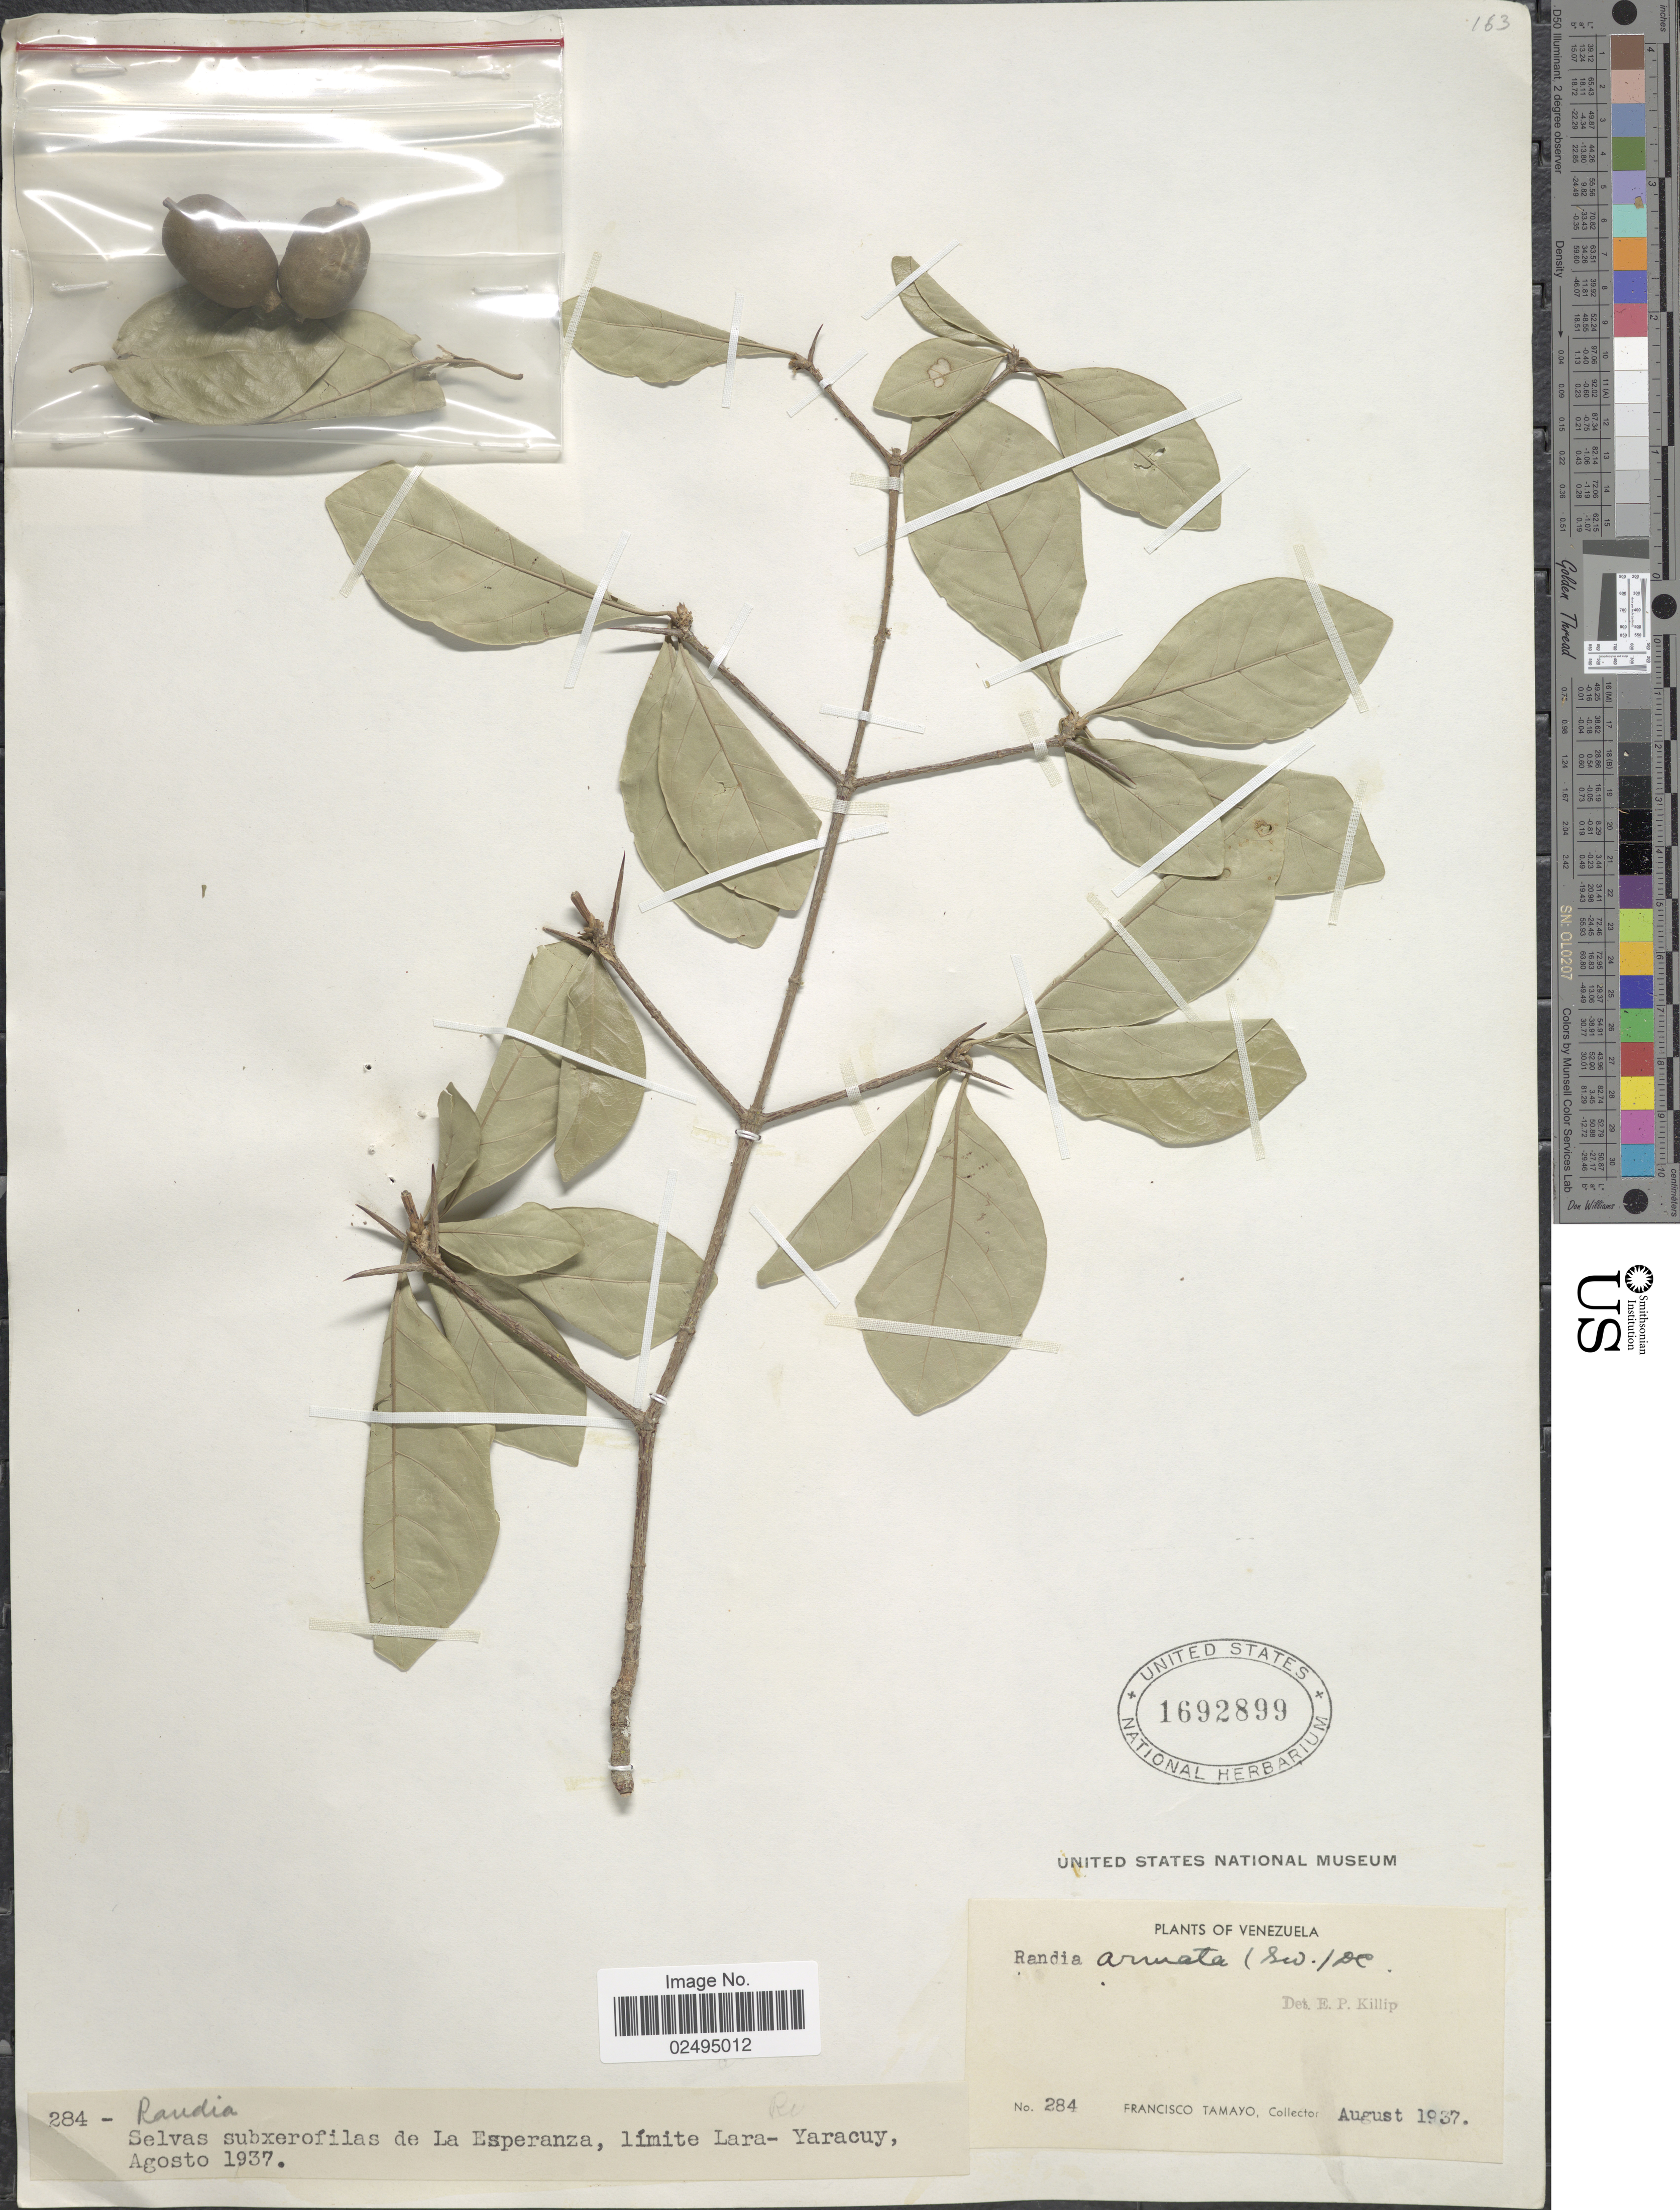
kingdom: Plantae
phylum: Tracheophyta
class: Magnoliopsida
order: Gentianales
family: Rubiaceae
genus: Randia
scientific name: Randia armata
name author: (Sw.) DC.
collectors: F. Tamayo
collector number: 284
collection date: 1937-08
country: Venezuela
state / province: Yaracuy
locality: Selvas subxerofilas de La Esperanza, limite Lara - Yaracuy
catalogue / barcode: US 1692899